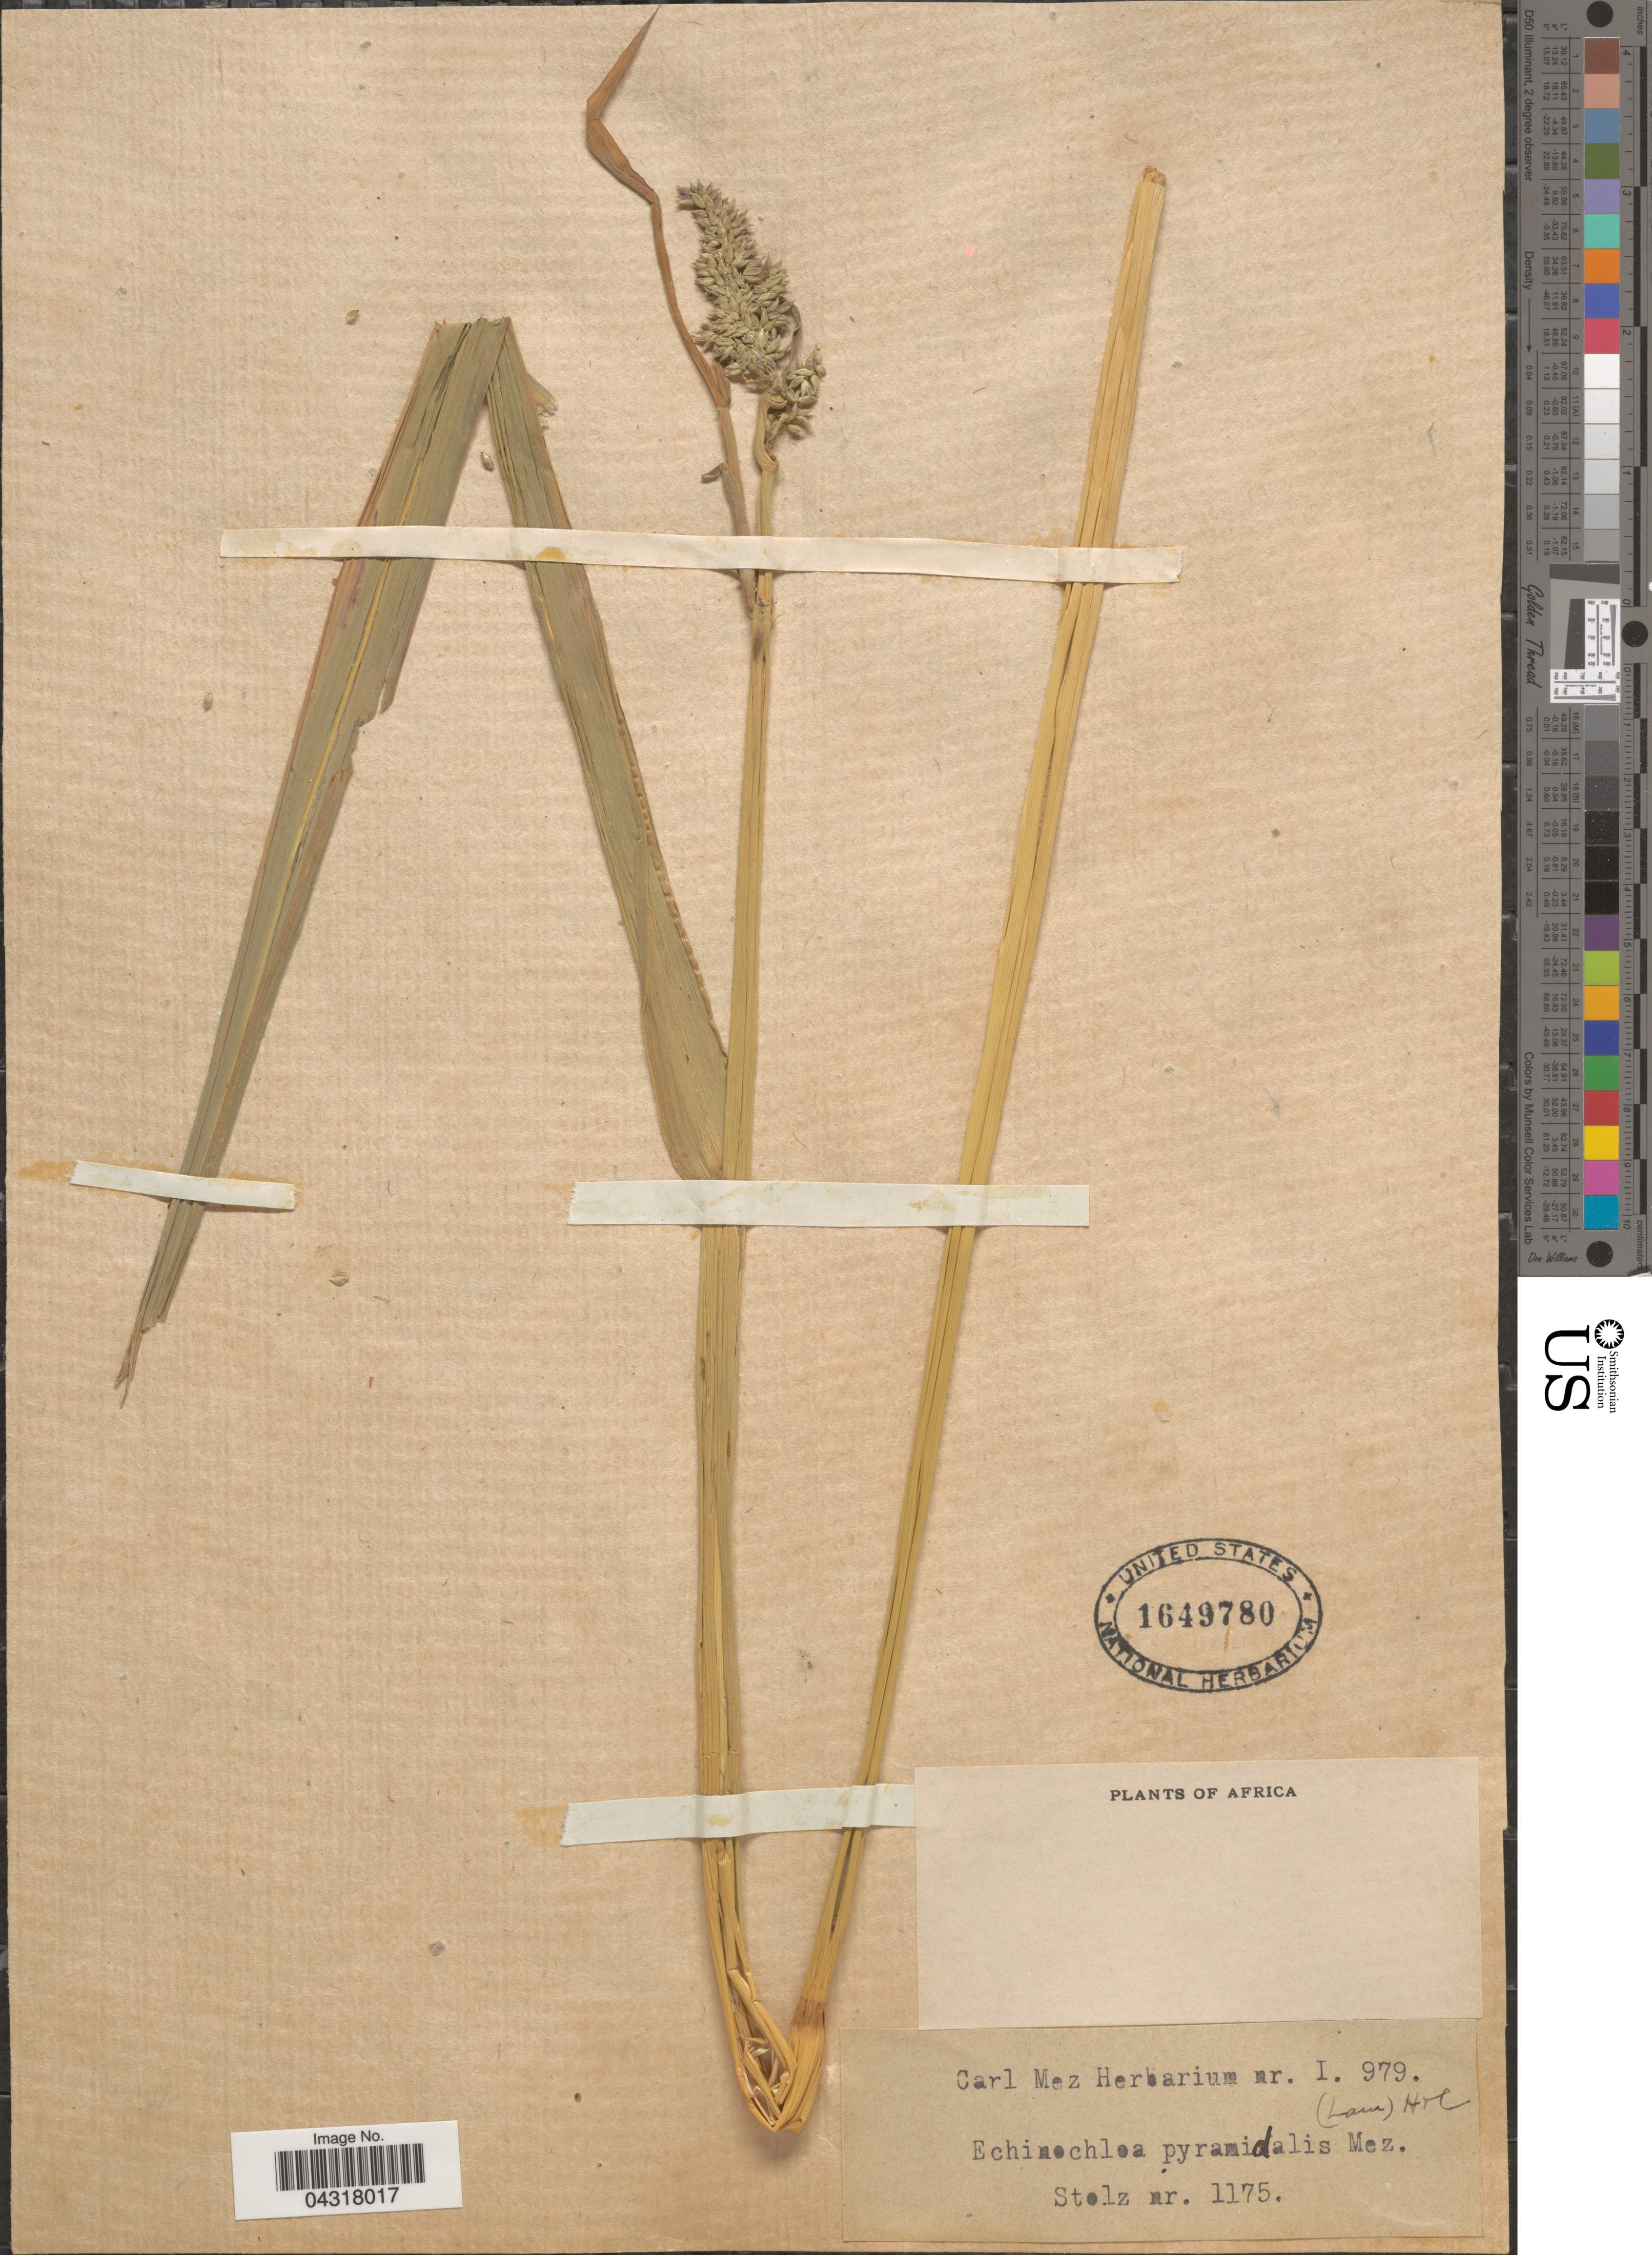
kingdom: Plantae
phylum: Tracheophyta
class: Liliopsida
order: Poales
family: Poaceae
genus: Echinochloa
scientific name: Echinochloa pyramidalis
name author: (Lam.) Hitchc. & Chase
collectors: Stolz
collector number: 1175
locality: Africa.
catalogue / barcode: US 1649780